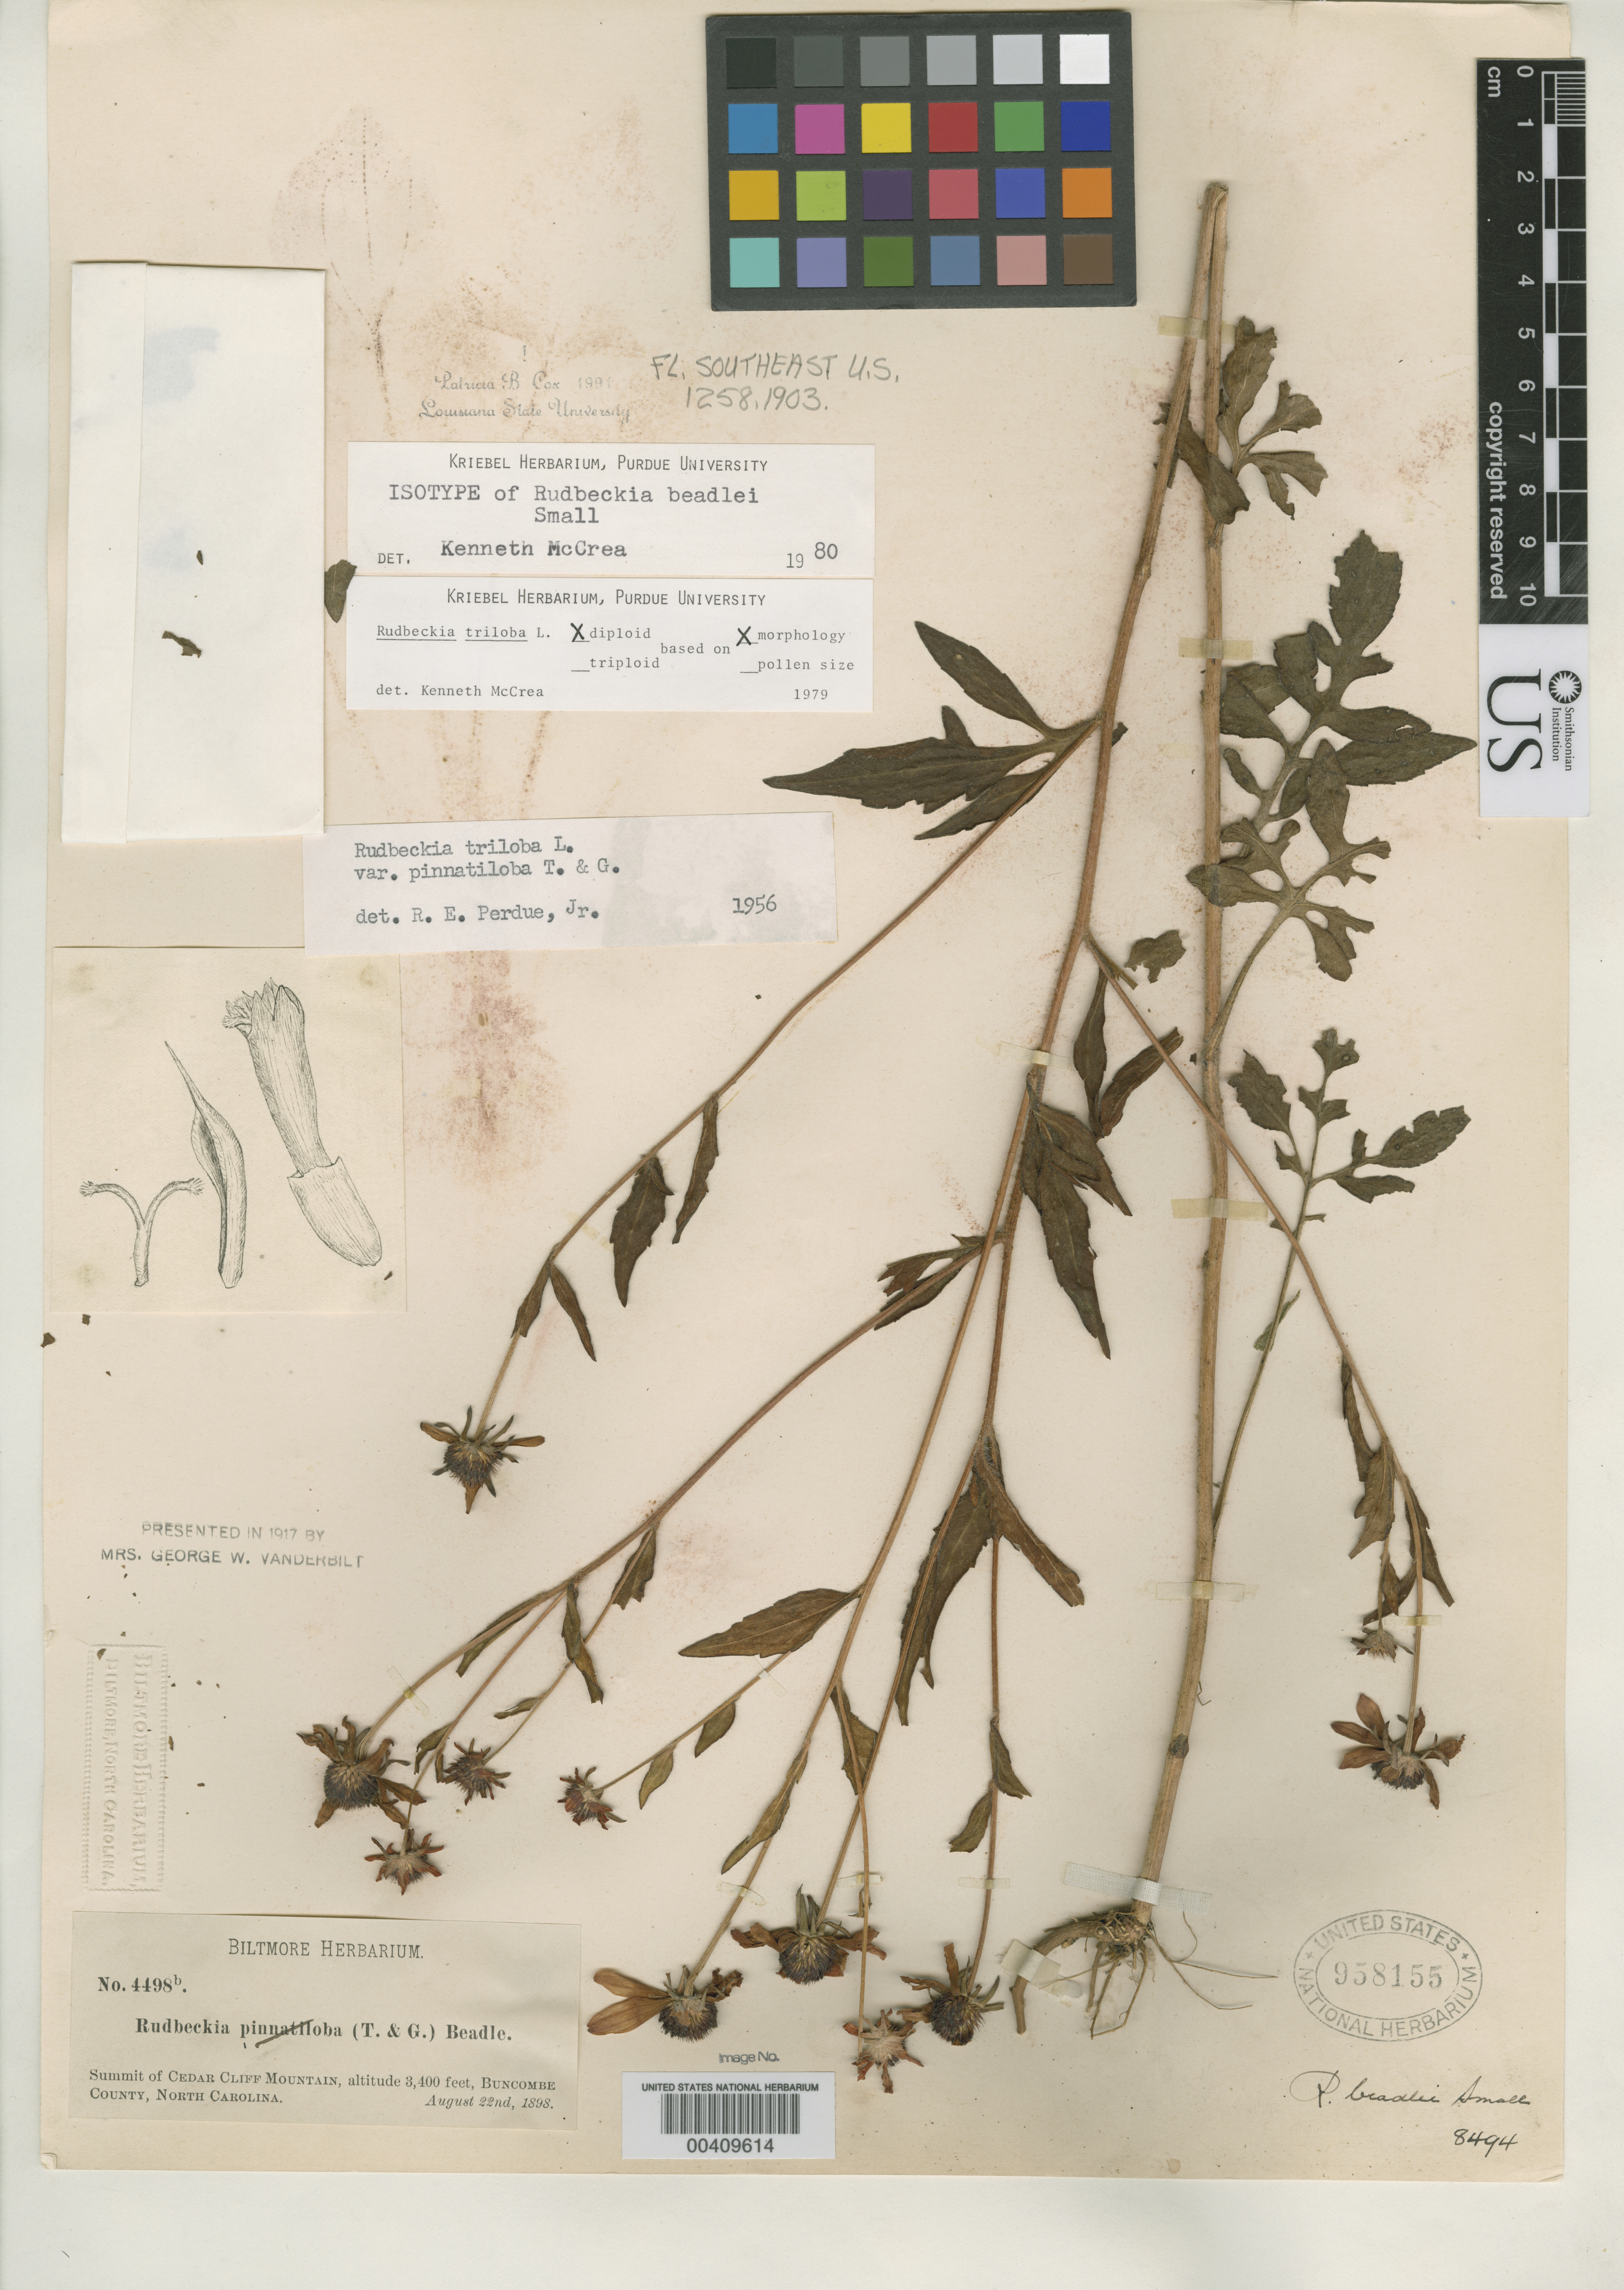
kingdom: Plantae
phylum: Tracheophyta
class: Magnoliopsida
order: Asterales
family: Asteraceae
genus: Rudbeckia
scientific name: Rudbeckia beadlei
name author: Small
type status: Possible Isosyntype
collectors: J. K. Small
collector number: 4498a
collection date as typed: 22 Aug 1898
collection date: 1898-08-22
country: United States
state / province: North Carolina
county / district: Buncombe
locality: Summit of Cedar Cliff Mountain.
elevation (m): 1036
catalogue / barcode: US 958155